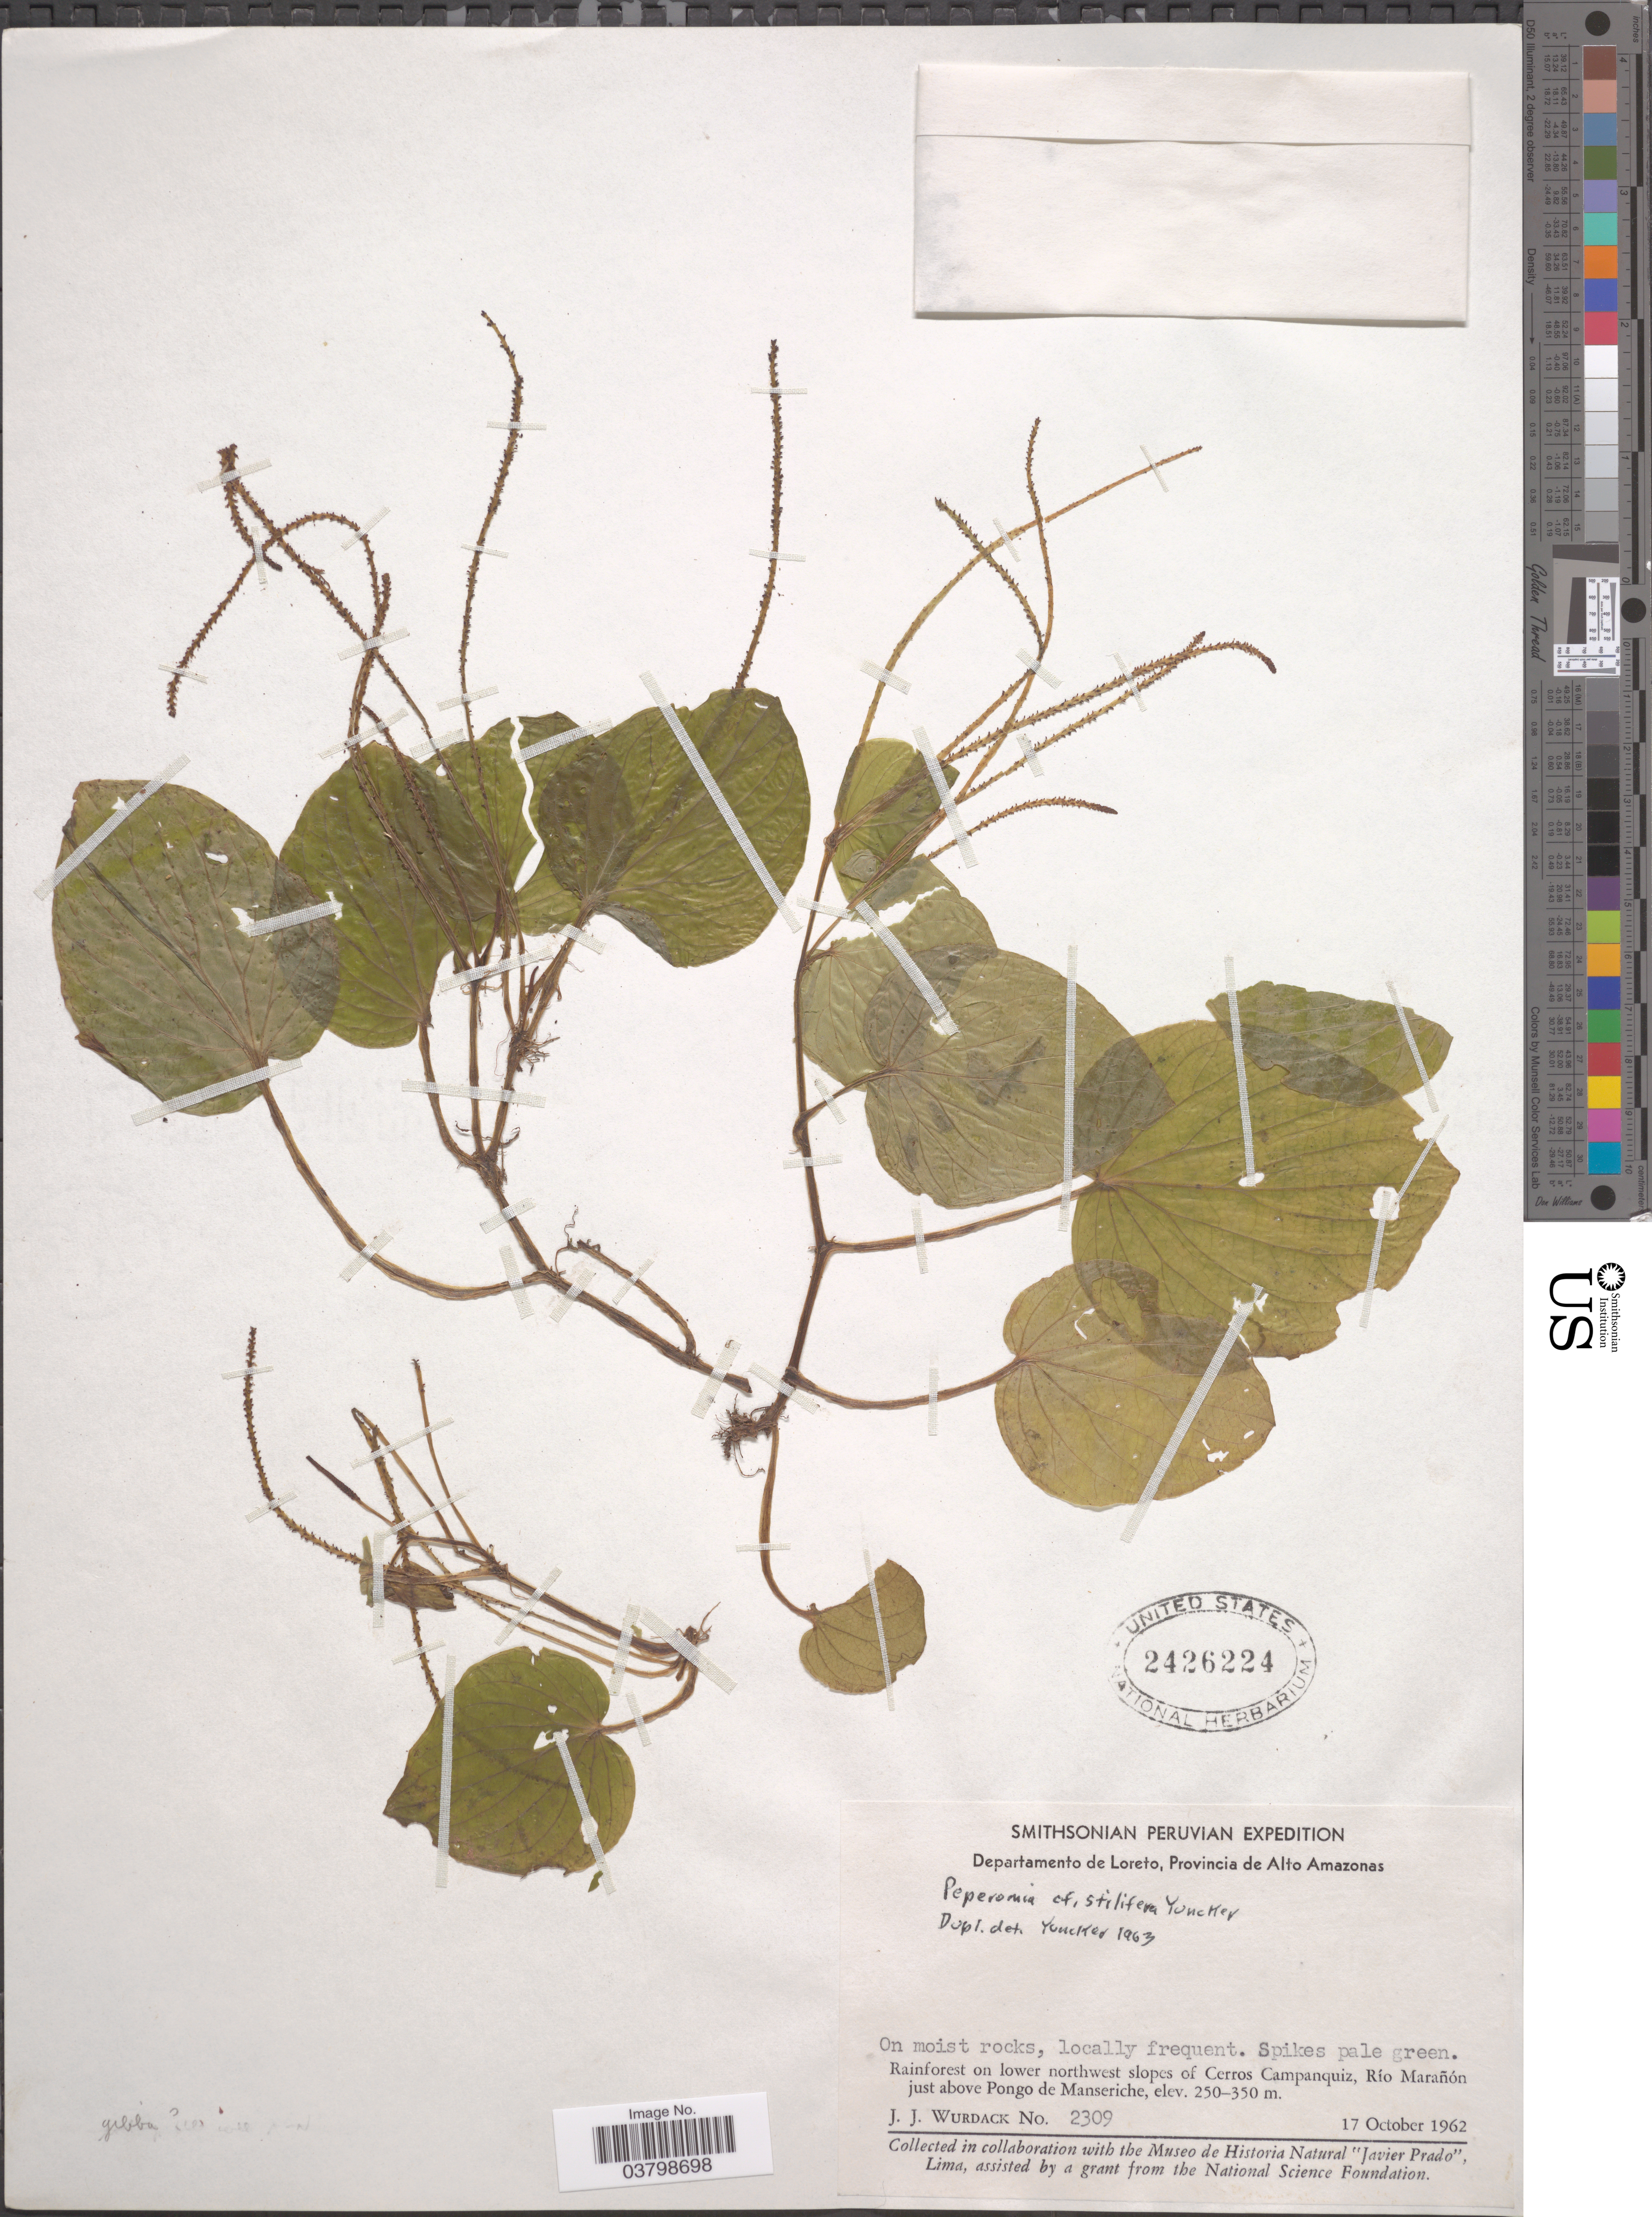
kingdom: Plantae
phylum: Tracheophyta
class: Magnoliopsida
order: Piperales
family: Piperaceae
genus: Peperomia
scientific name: Peperomia fragilissima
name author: Trel. in J.F. Macbr.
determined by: Jiménez, José Estaban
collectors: J. J. Wurdack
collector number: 2309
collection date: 1962-10-17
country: Peru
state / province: Loreto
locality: Departamento de Loreto, Provincia de Alto Amazonas. On lower northwest slopes of Cerros Campanquiz, Río Marañón just above Pongo de Manseriche.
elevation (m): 250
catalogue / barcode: US 2426224